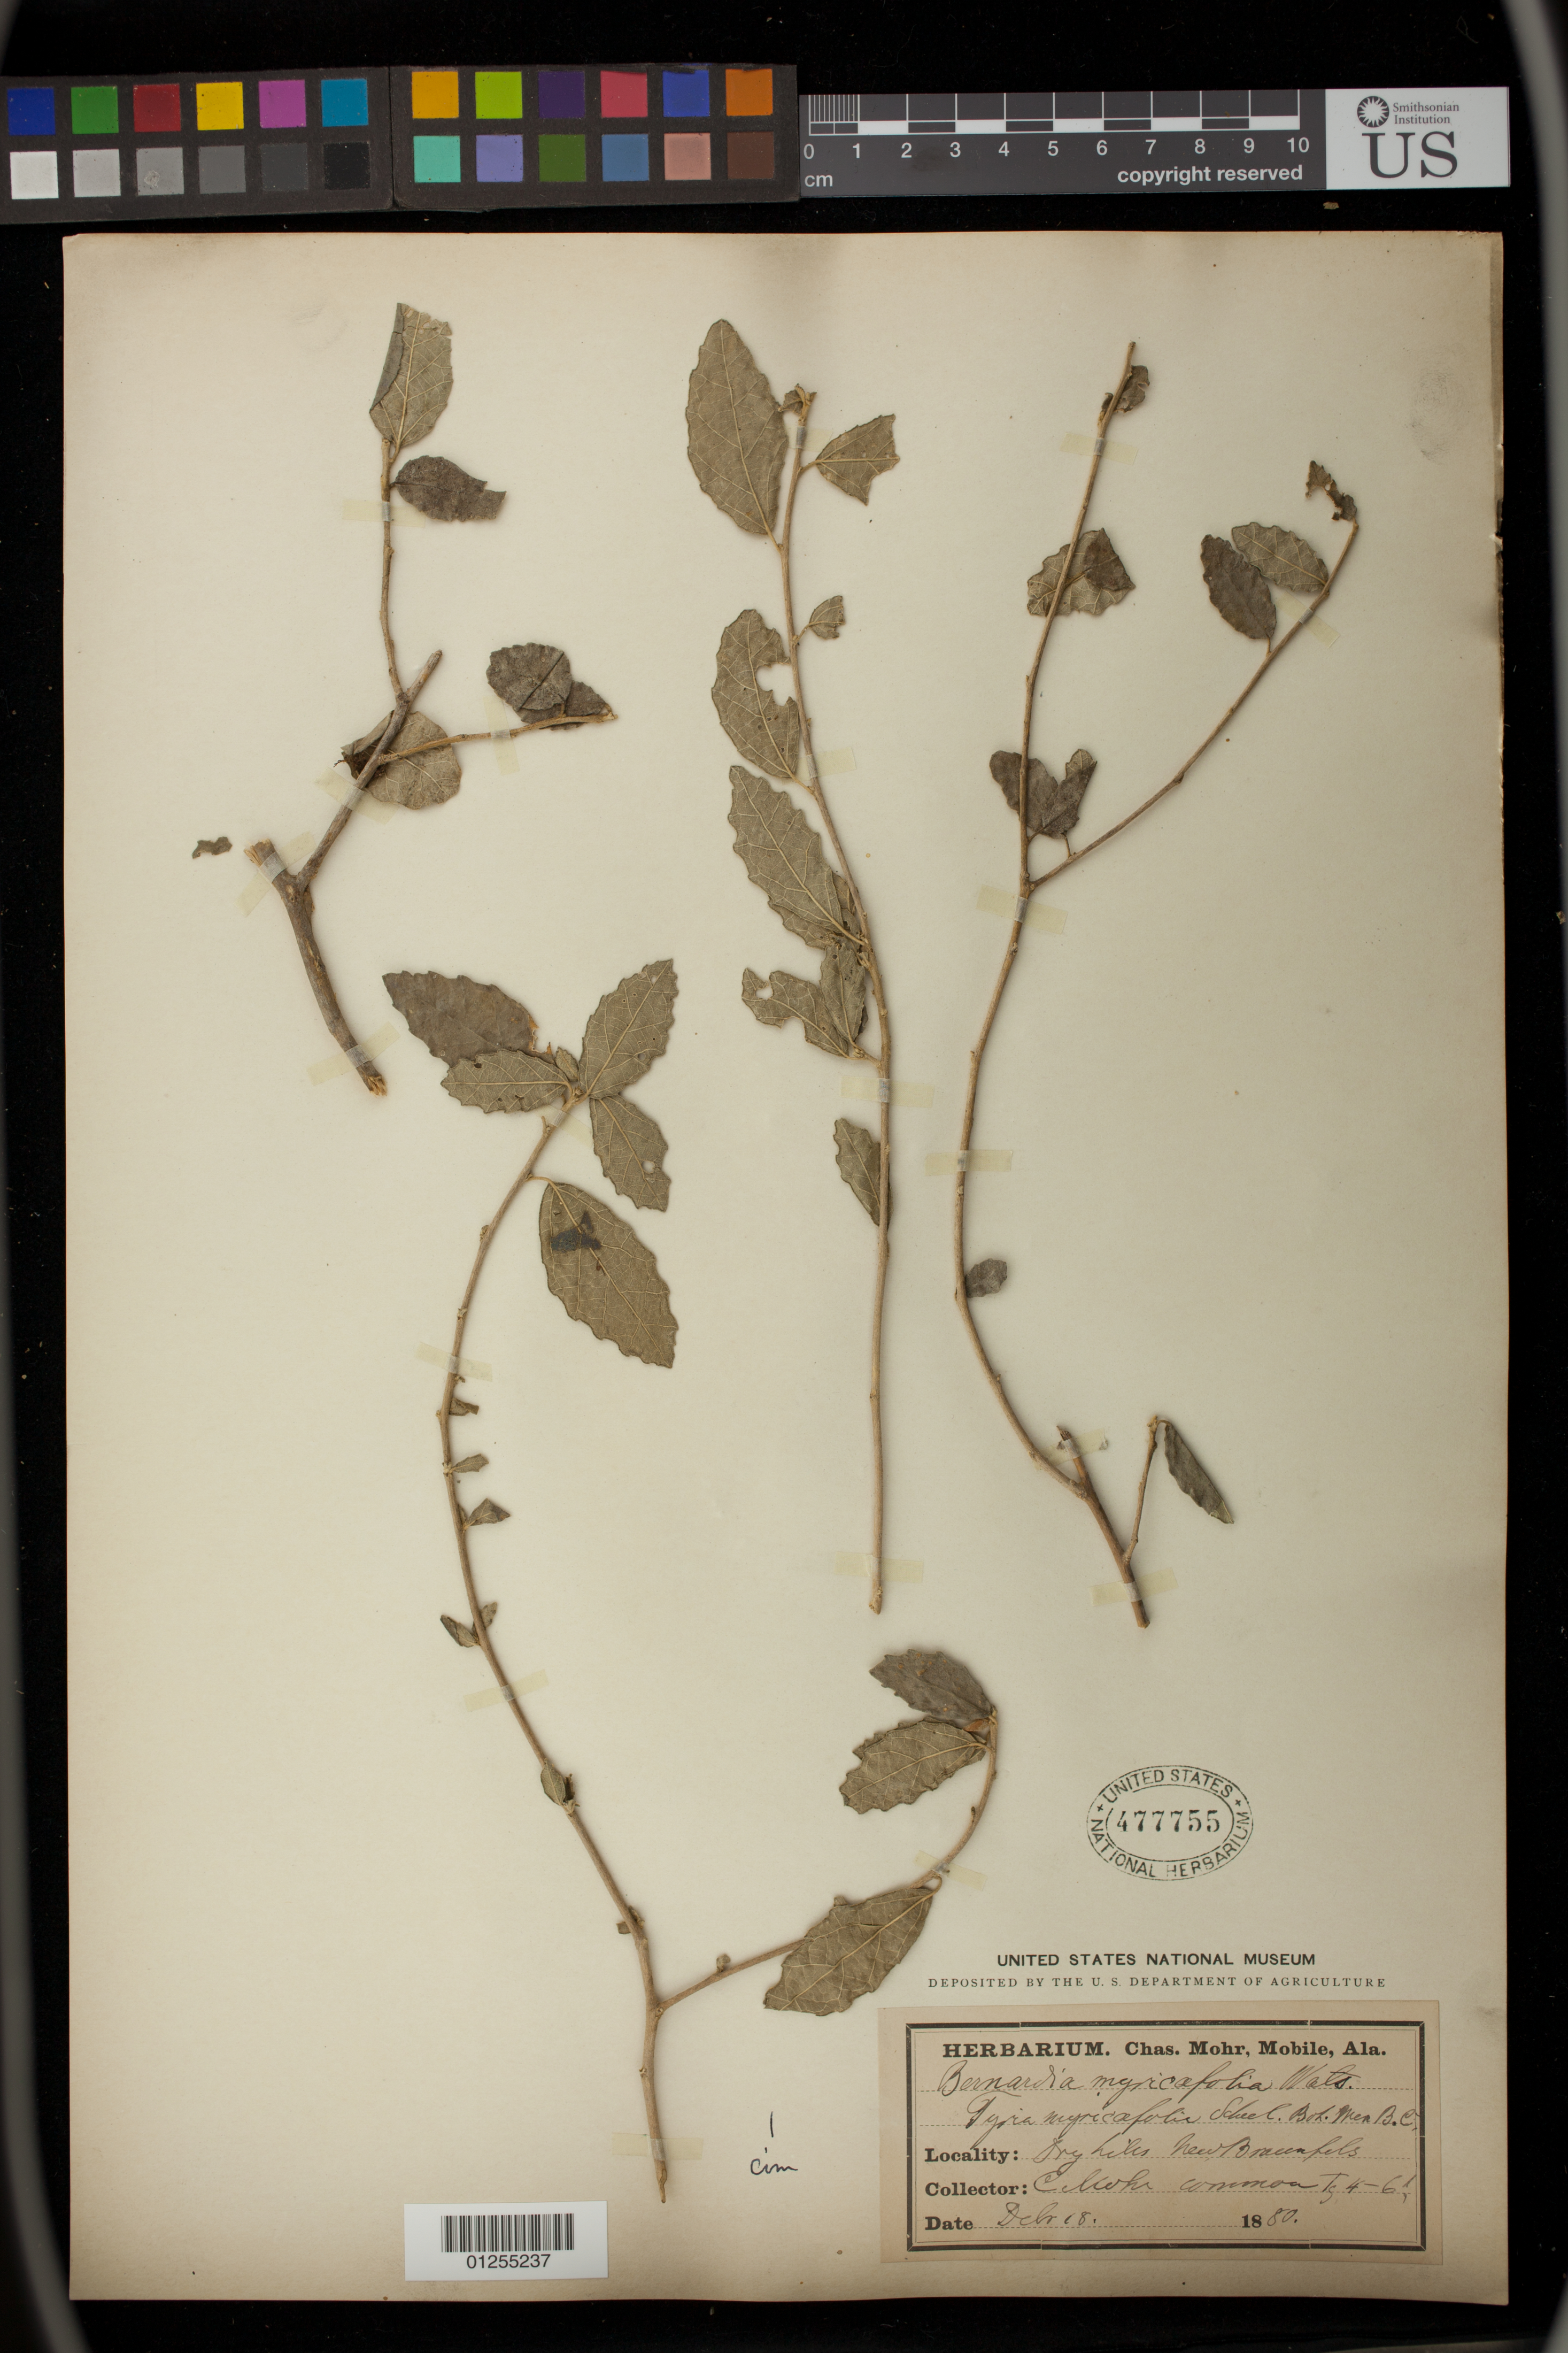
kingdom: Plantae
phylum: Tracheophyta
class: Magnoliopsida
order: Malpighiales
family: Euphorbiaceae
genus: Bernardia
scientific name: Bernardia myricifolia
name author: (Scheele) S. Watson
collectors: C. T. Mohr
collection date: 1880-12-18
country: United States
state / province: Texas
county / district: Comal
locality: New Braunfels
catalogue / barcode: US 477755